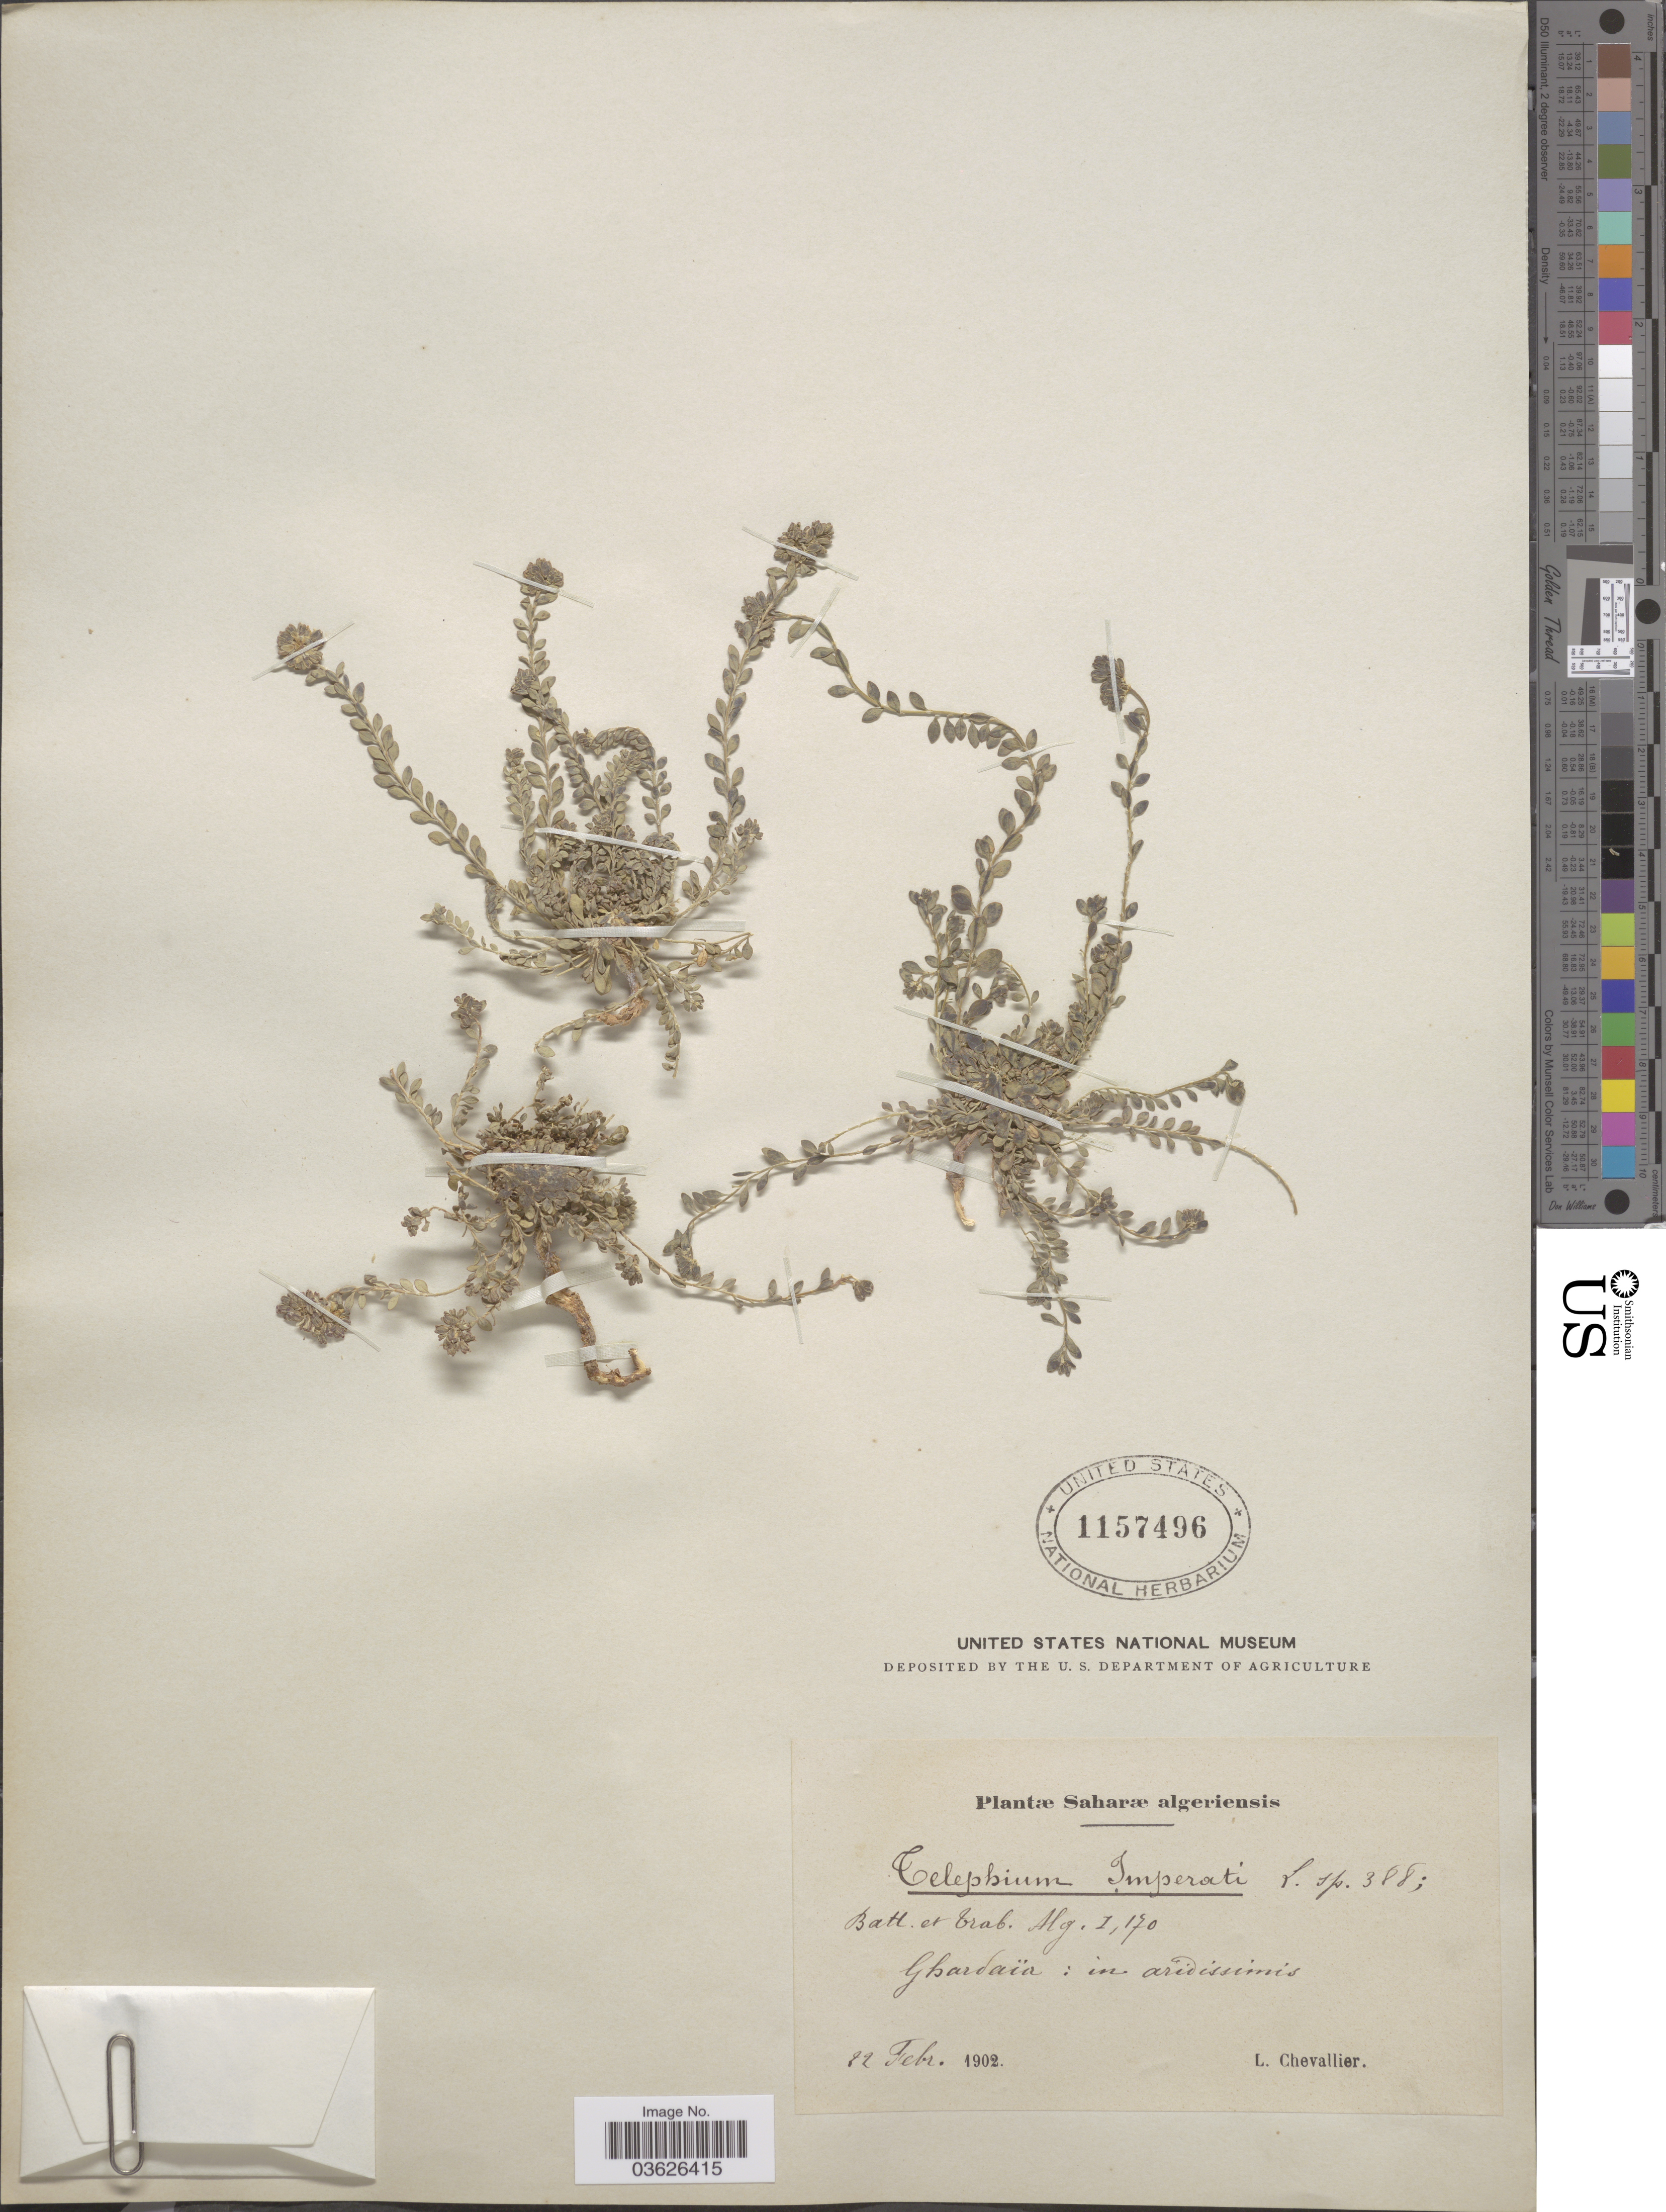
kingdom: Plantae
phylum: Tracheophyta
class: Magnoliopsida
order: Caryophyllales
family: Caryophyllaceae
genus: Telephium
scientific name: Telephium sp.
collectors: L. Chevallier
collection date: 1902-02-22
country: Algeria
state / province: Ghardaïa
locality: Saharæ algeriensis. Ghardaïa: in aridissimis.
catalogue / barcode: US 1157496